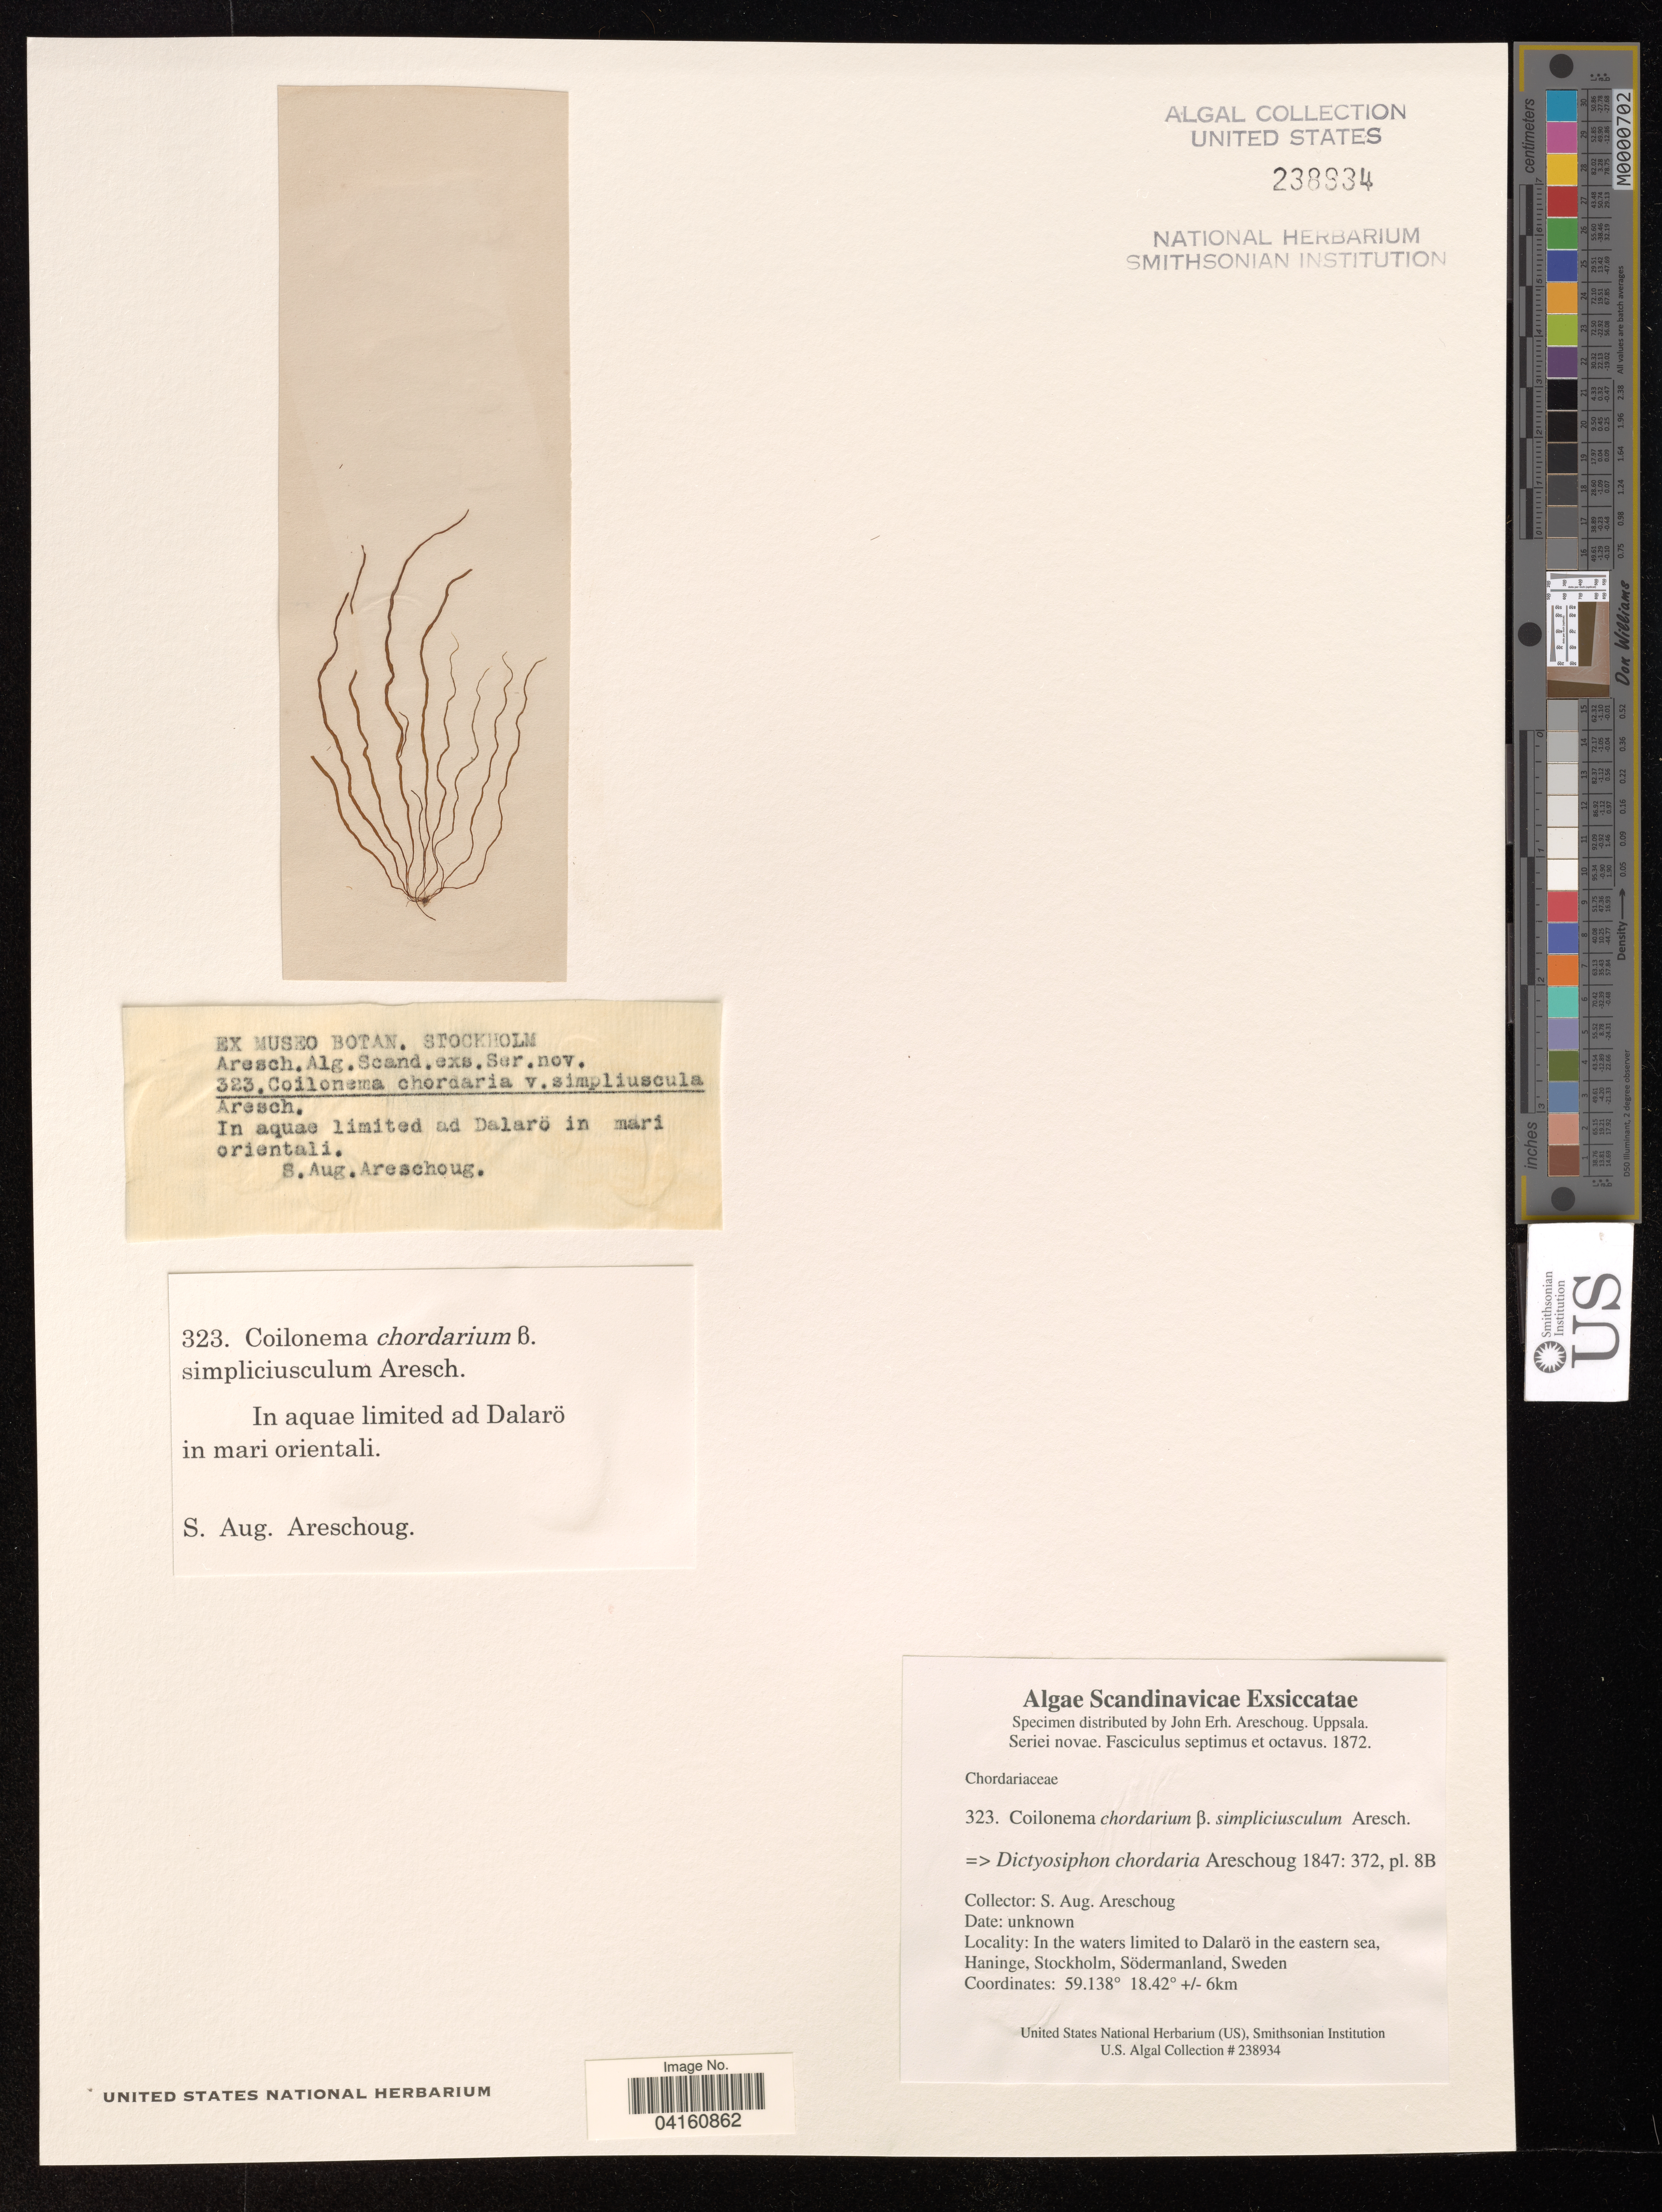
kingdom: Chromista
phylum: Ochrophyta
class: Phaeophyceae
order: Dictyosiphonales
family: Dictyosiphonaceae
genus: Dictyosiphon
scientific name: Dictyosiphon chordaria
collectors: A. Areschoug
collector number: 323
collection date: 1872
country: Sweden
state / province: Sodermanland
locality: in the waters limited to Dalaro in the eastern sea. Haninge, Stockholm, Sodermanland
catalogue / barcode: US 238934